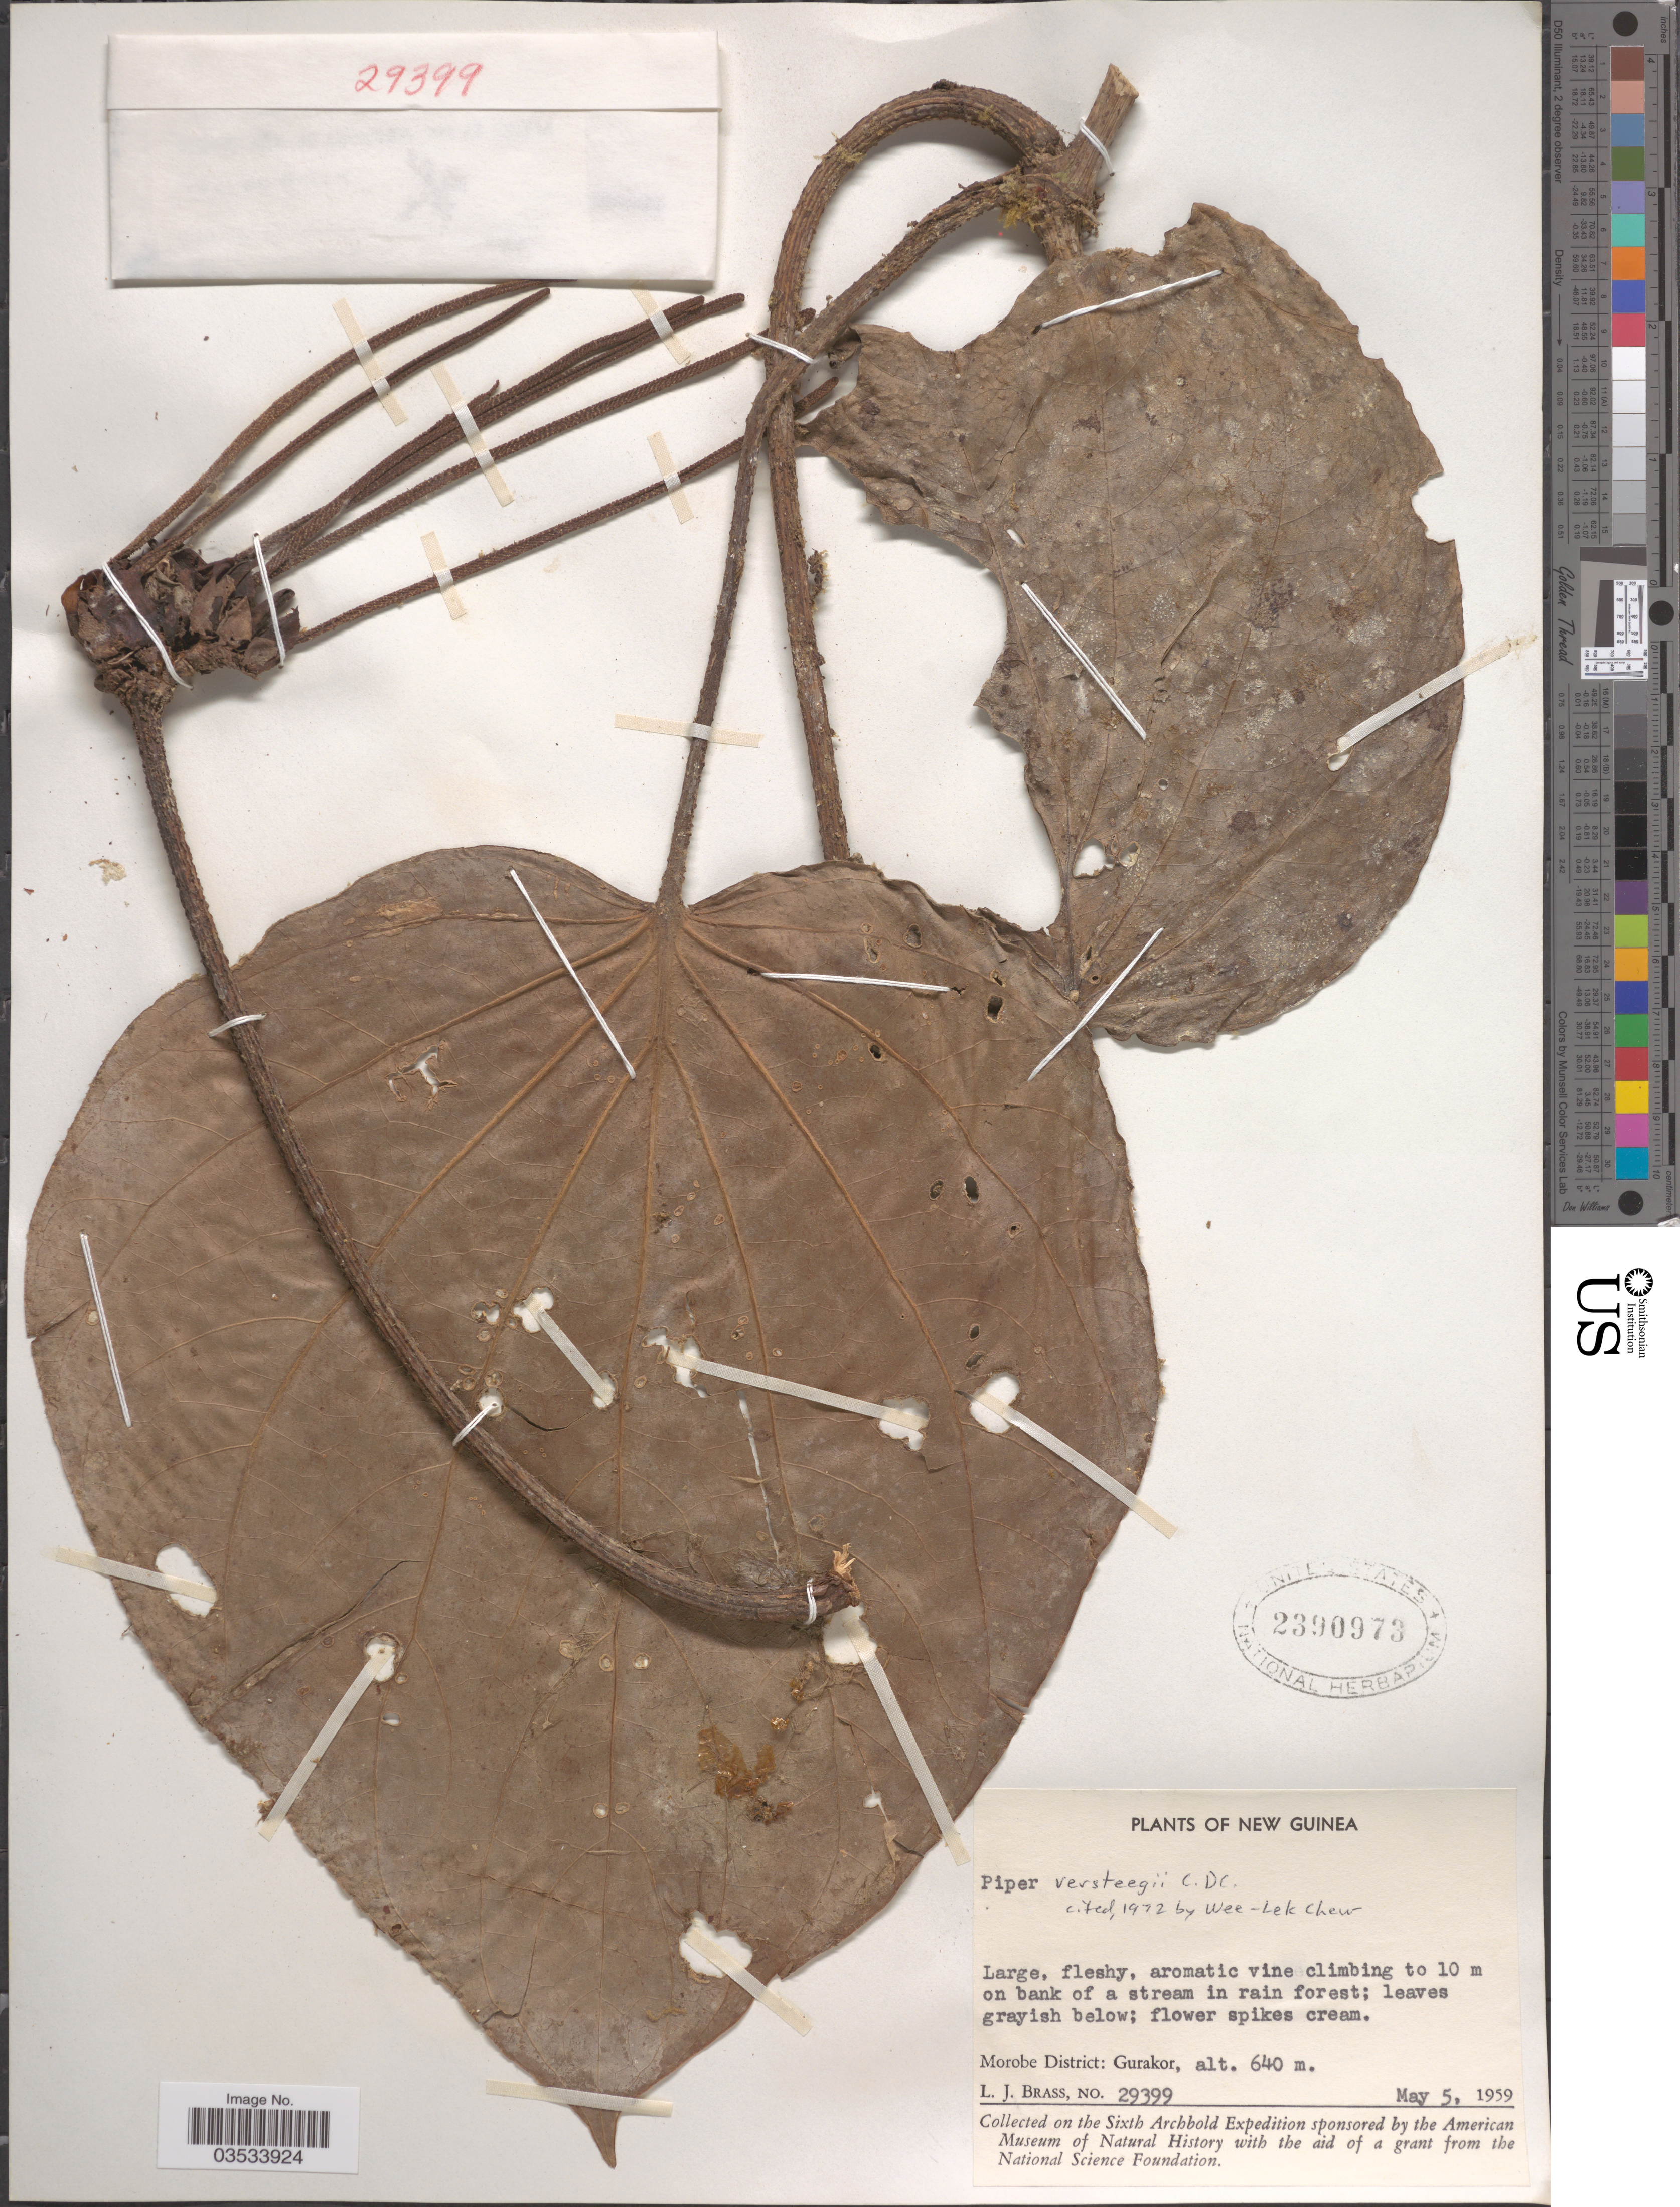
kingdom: Plantae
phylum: Tracheophyta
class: Magnoliopsida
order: Piperales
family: Piperaceae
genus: Piper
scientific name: Piper versteegii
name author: C. DC.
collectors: L. J. Brass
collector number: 29399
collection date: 1959-05-05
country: Papua New Guinea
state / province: Morobe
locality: New Guinea. Morobe District: Gurakor.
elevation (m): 640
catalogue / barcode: US 2390973